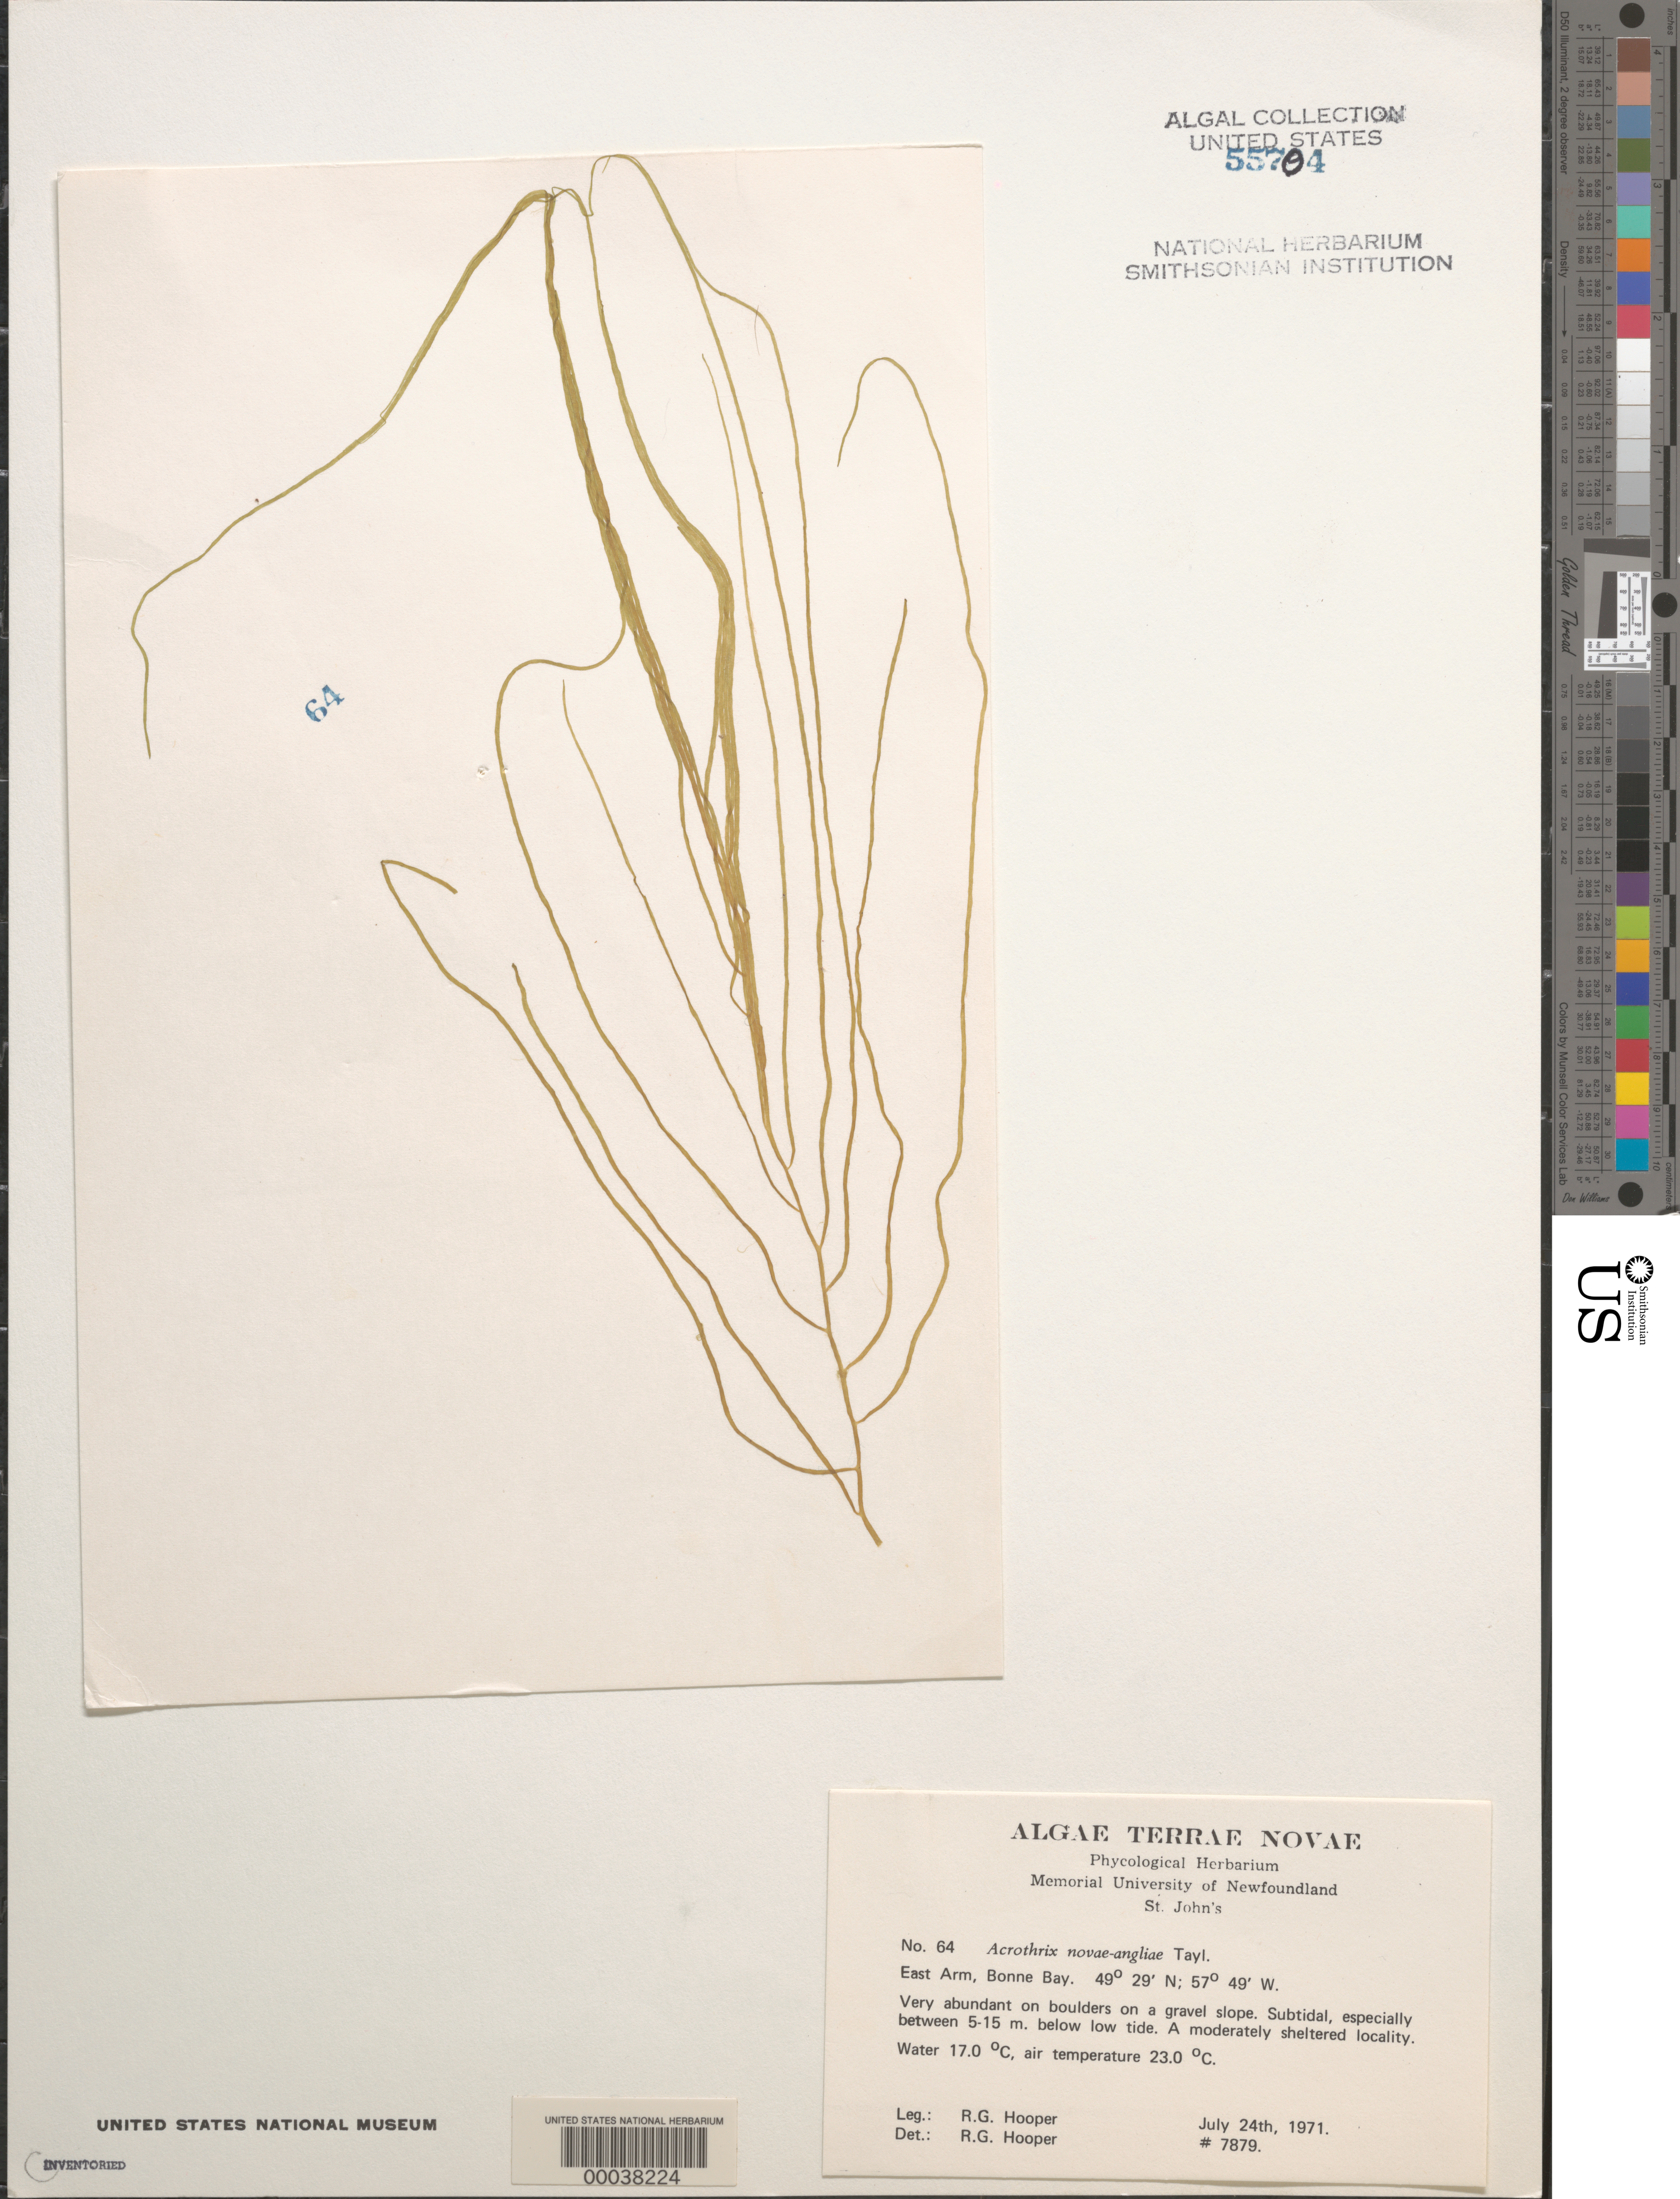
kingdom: Chromista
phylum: Ochrophyta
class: Phaeophyceae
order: Ectocarpales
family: Chordariaceae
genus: Acrothrix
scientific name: Acrothrix gracilis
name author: Kylin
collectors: R. G. Hooper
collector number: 7879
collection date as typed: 24 Jul 1971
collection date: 1971-07-24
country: Canada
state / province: Newfoundland and Labrador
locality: East Arm, Bonne Bay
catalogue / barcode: US 55704